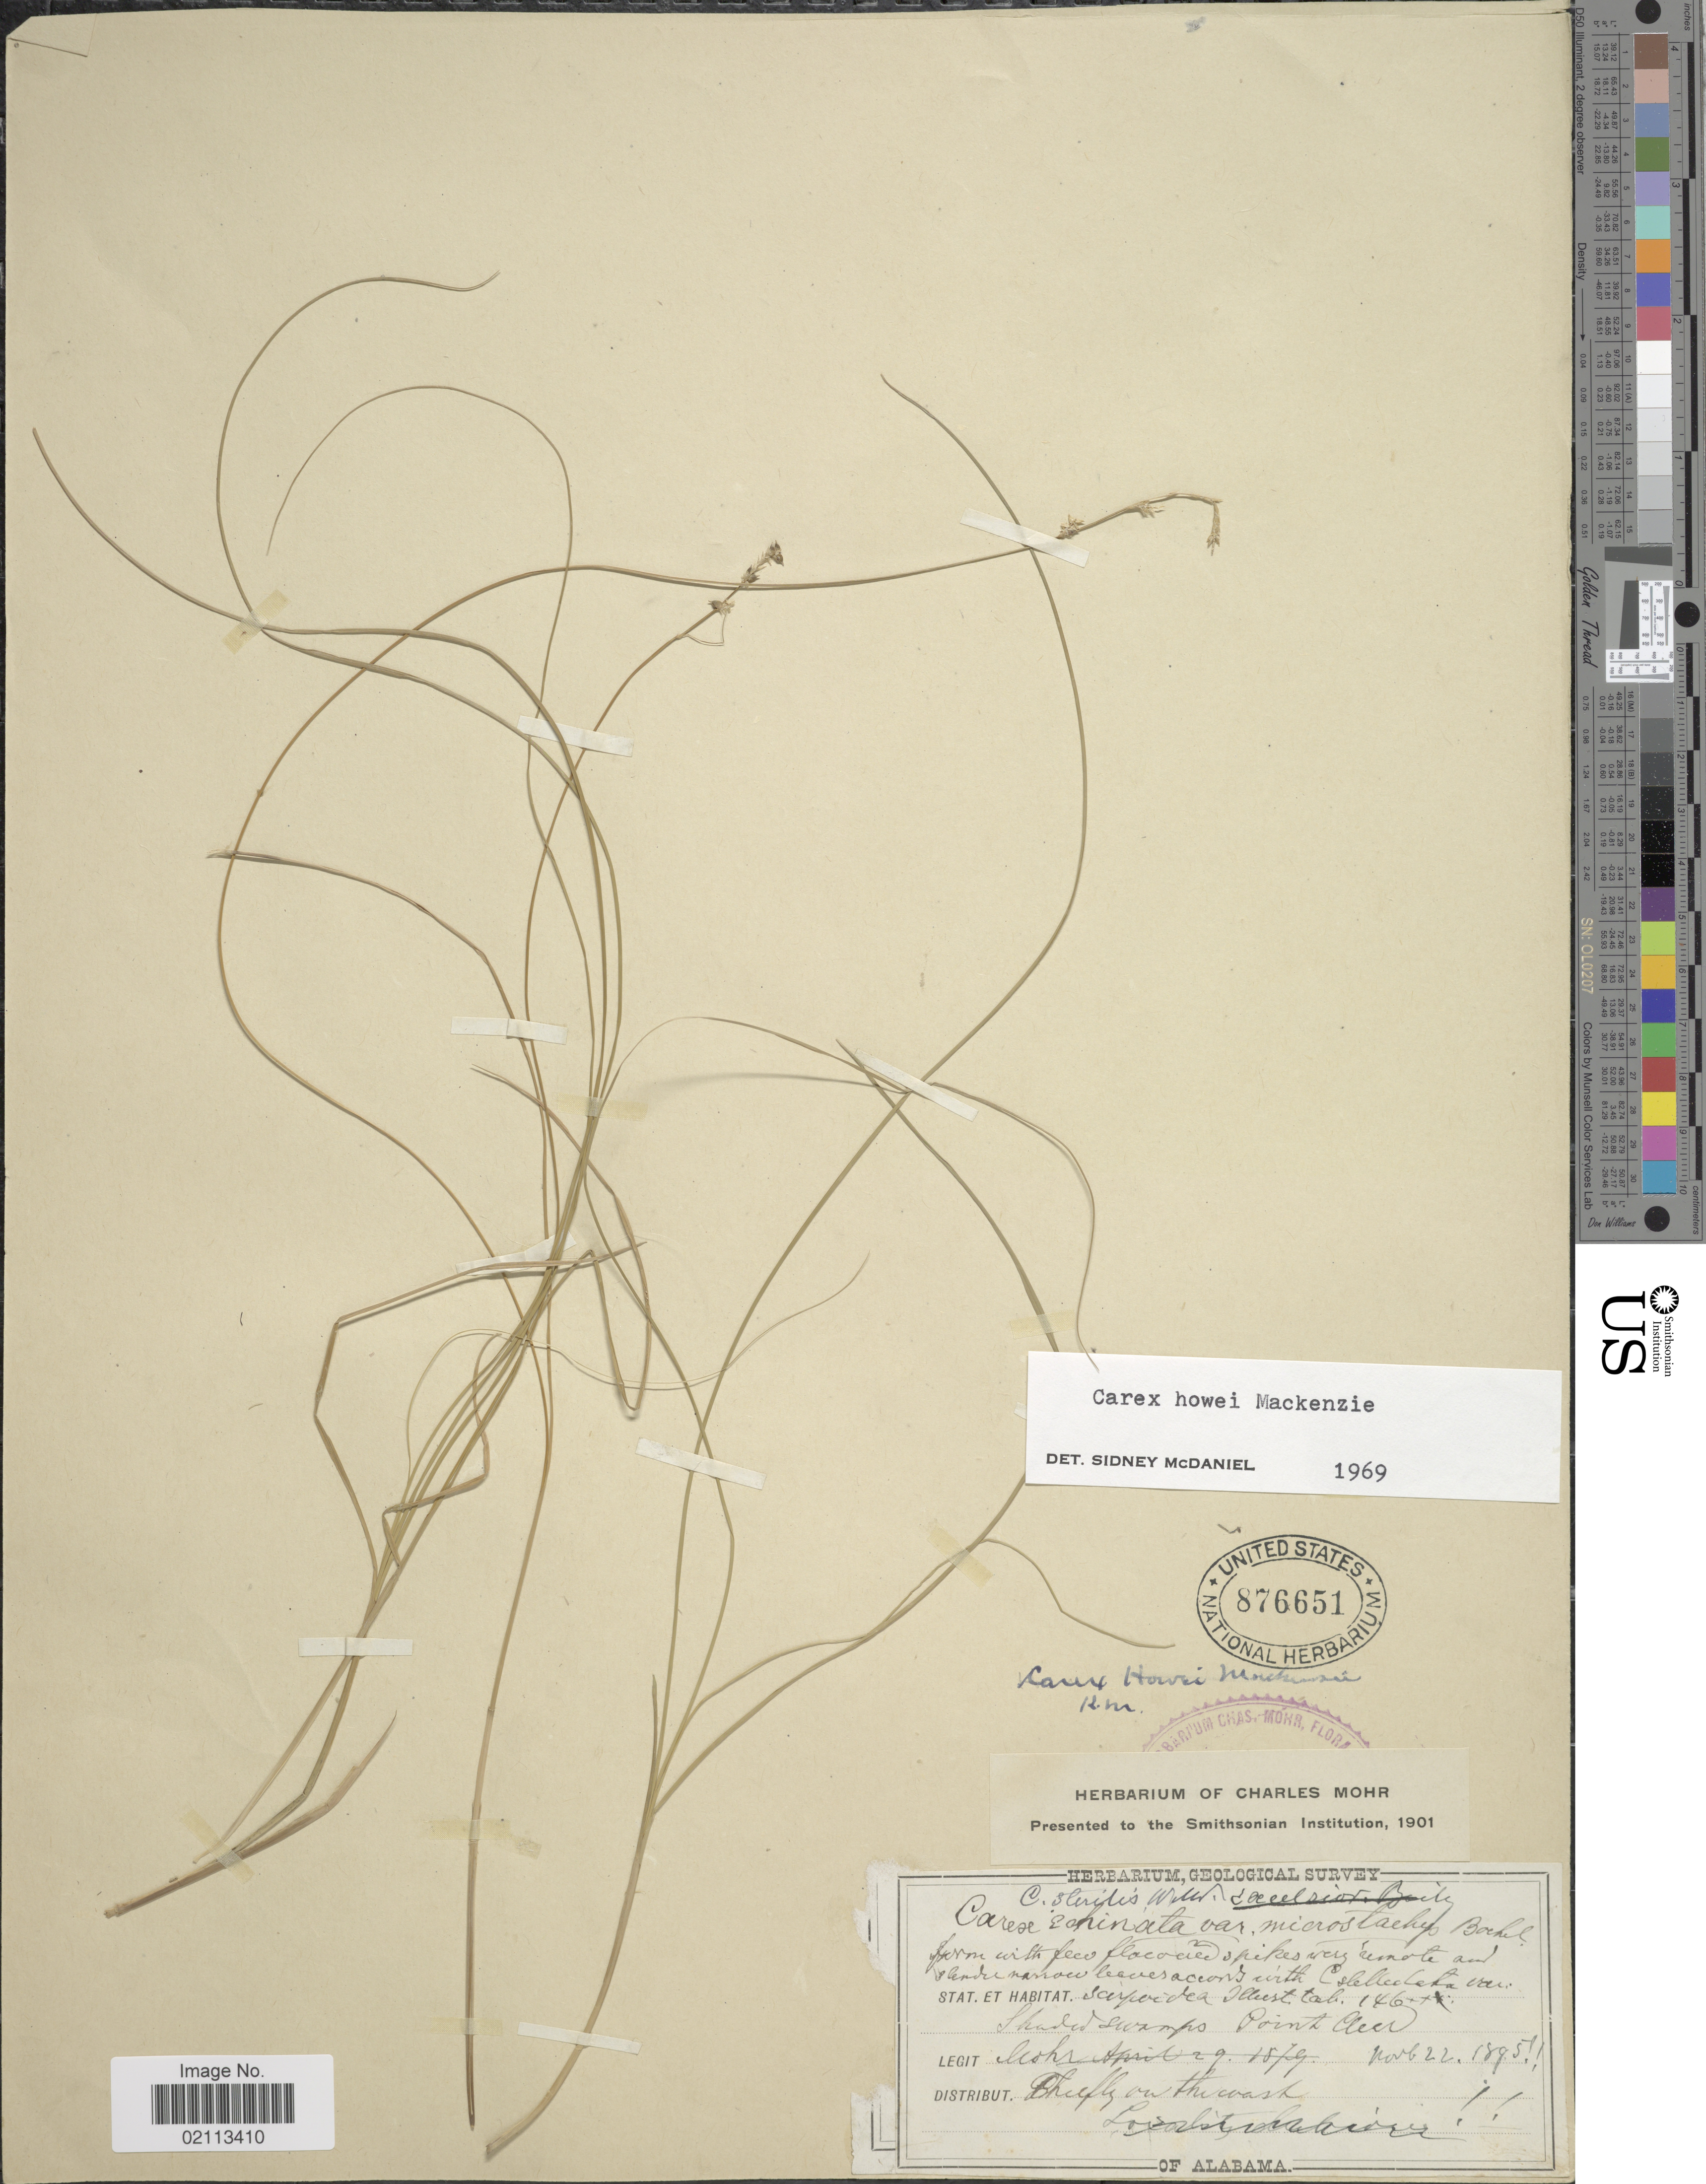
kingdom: Plantae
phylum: Tracheophyta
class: Liliopsida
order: Poales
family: Cyperaceae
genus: Carex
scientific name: Carex howei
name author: Mack.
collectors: Mohr, --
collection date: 1895-11-22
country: United States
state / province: Alabama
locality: Shaded swamps, Point Clear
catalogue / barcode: US 876651